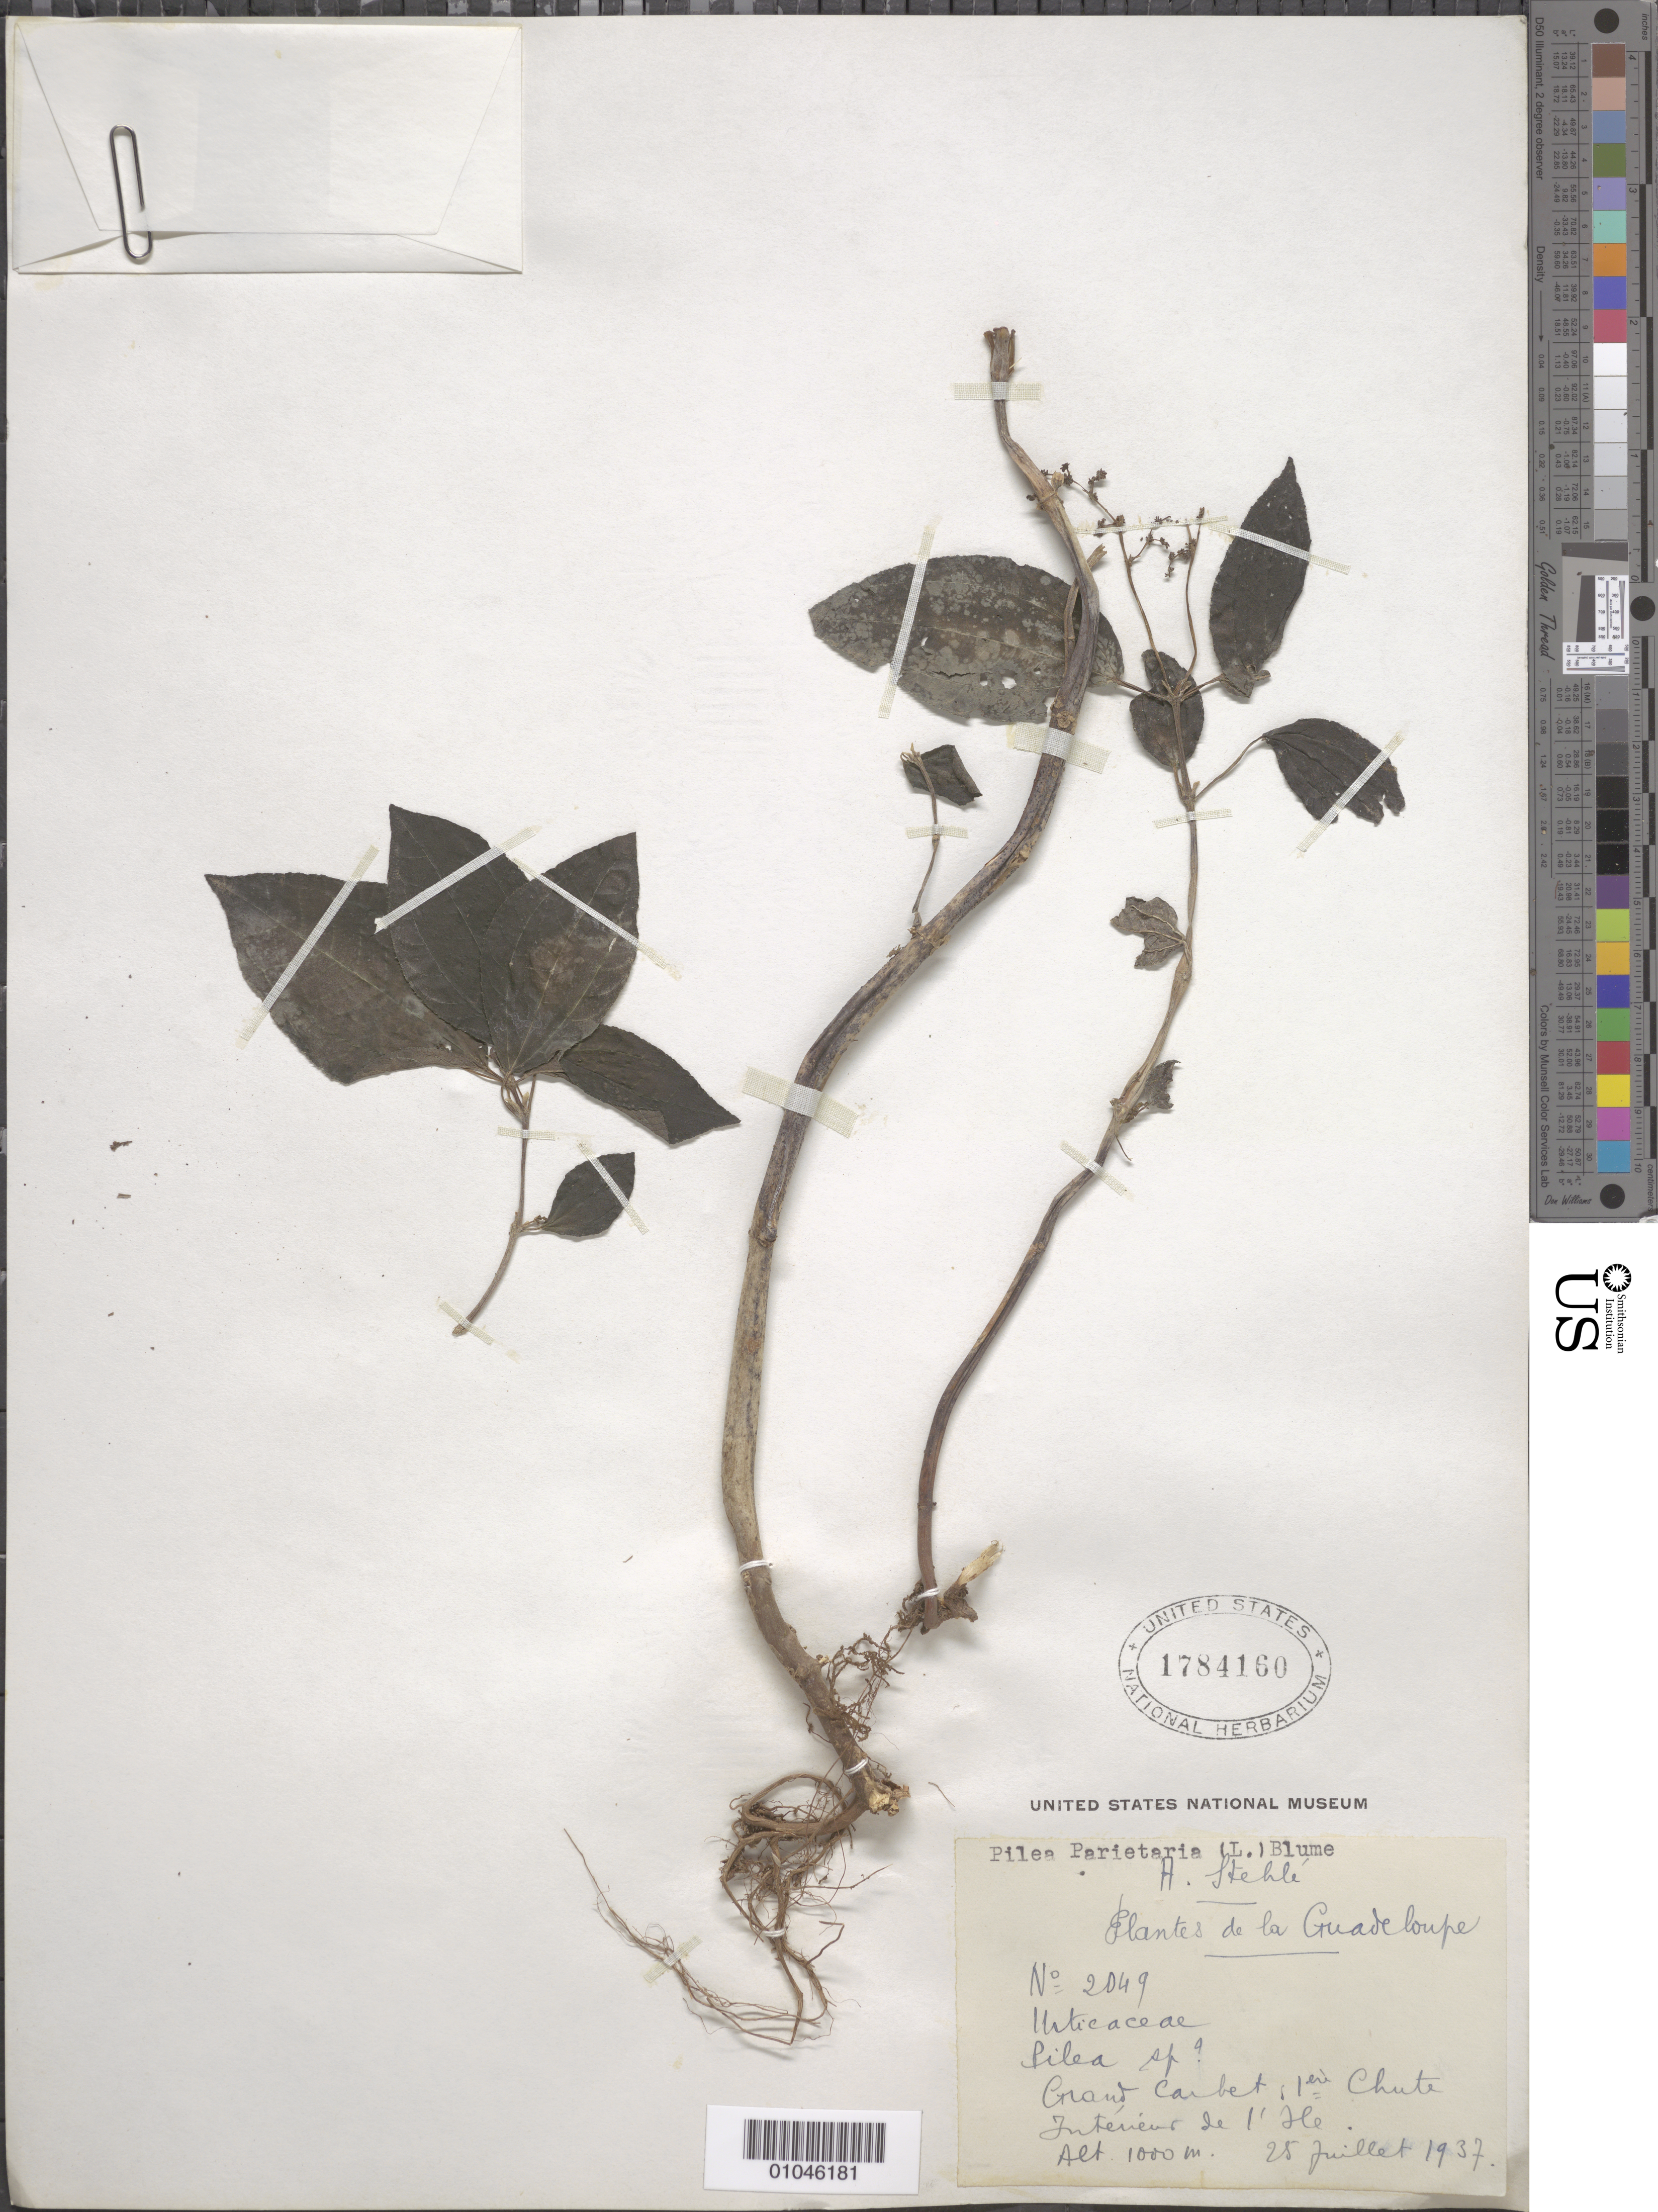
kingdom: Plantae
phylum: Tracheophyta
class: Magnoliopsida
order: Rosales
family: Urticaceae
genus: Pilea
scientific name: Pilea parietaria var. parietaria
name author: (L.) Blume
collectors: H. Stehlé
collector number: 2049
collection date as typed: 25 Jul 1937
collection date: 1937-07-25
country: Guadeloupe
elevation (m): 1000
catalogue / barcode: US 1784160